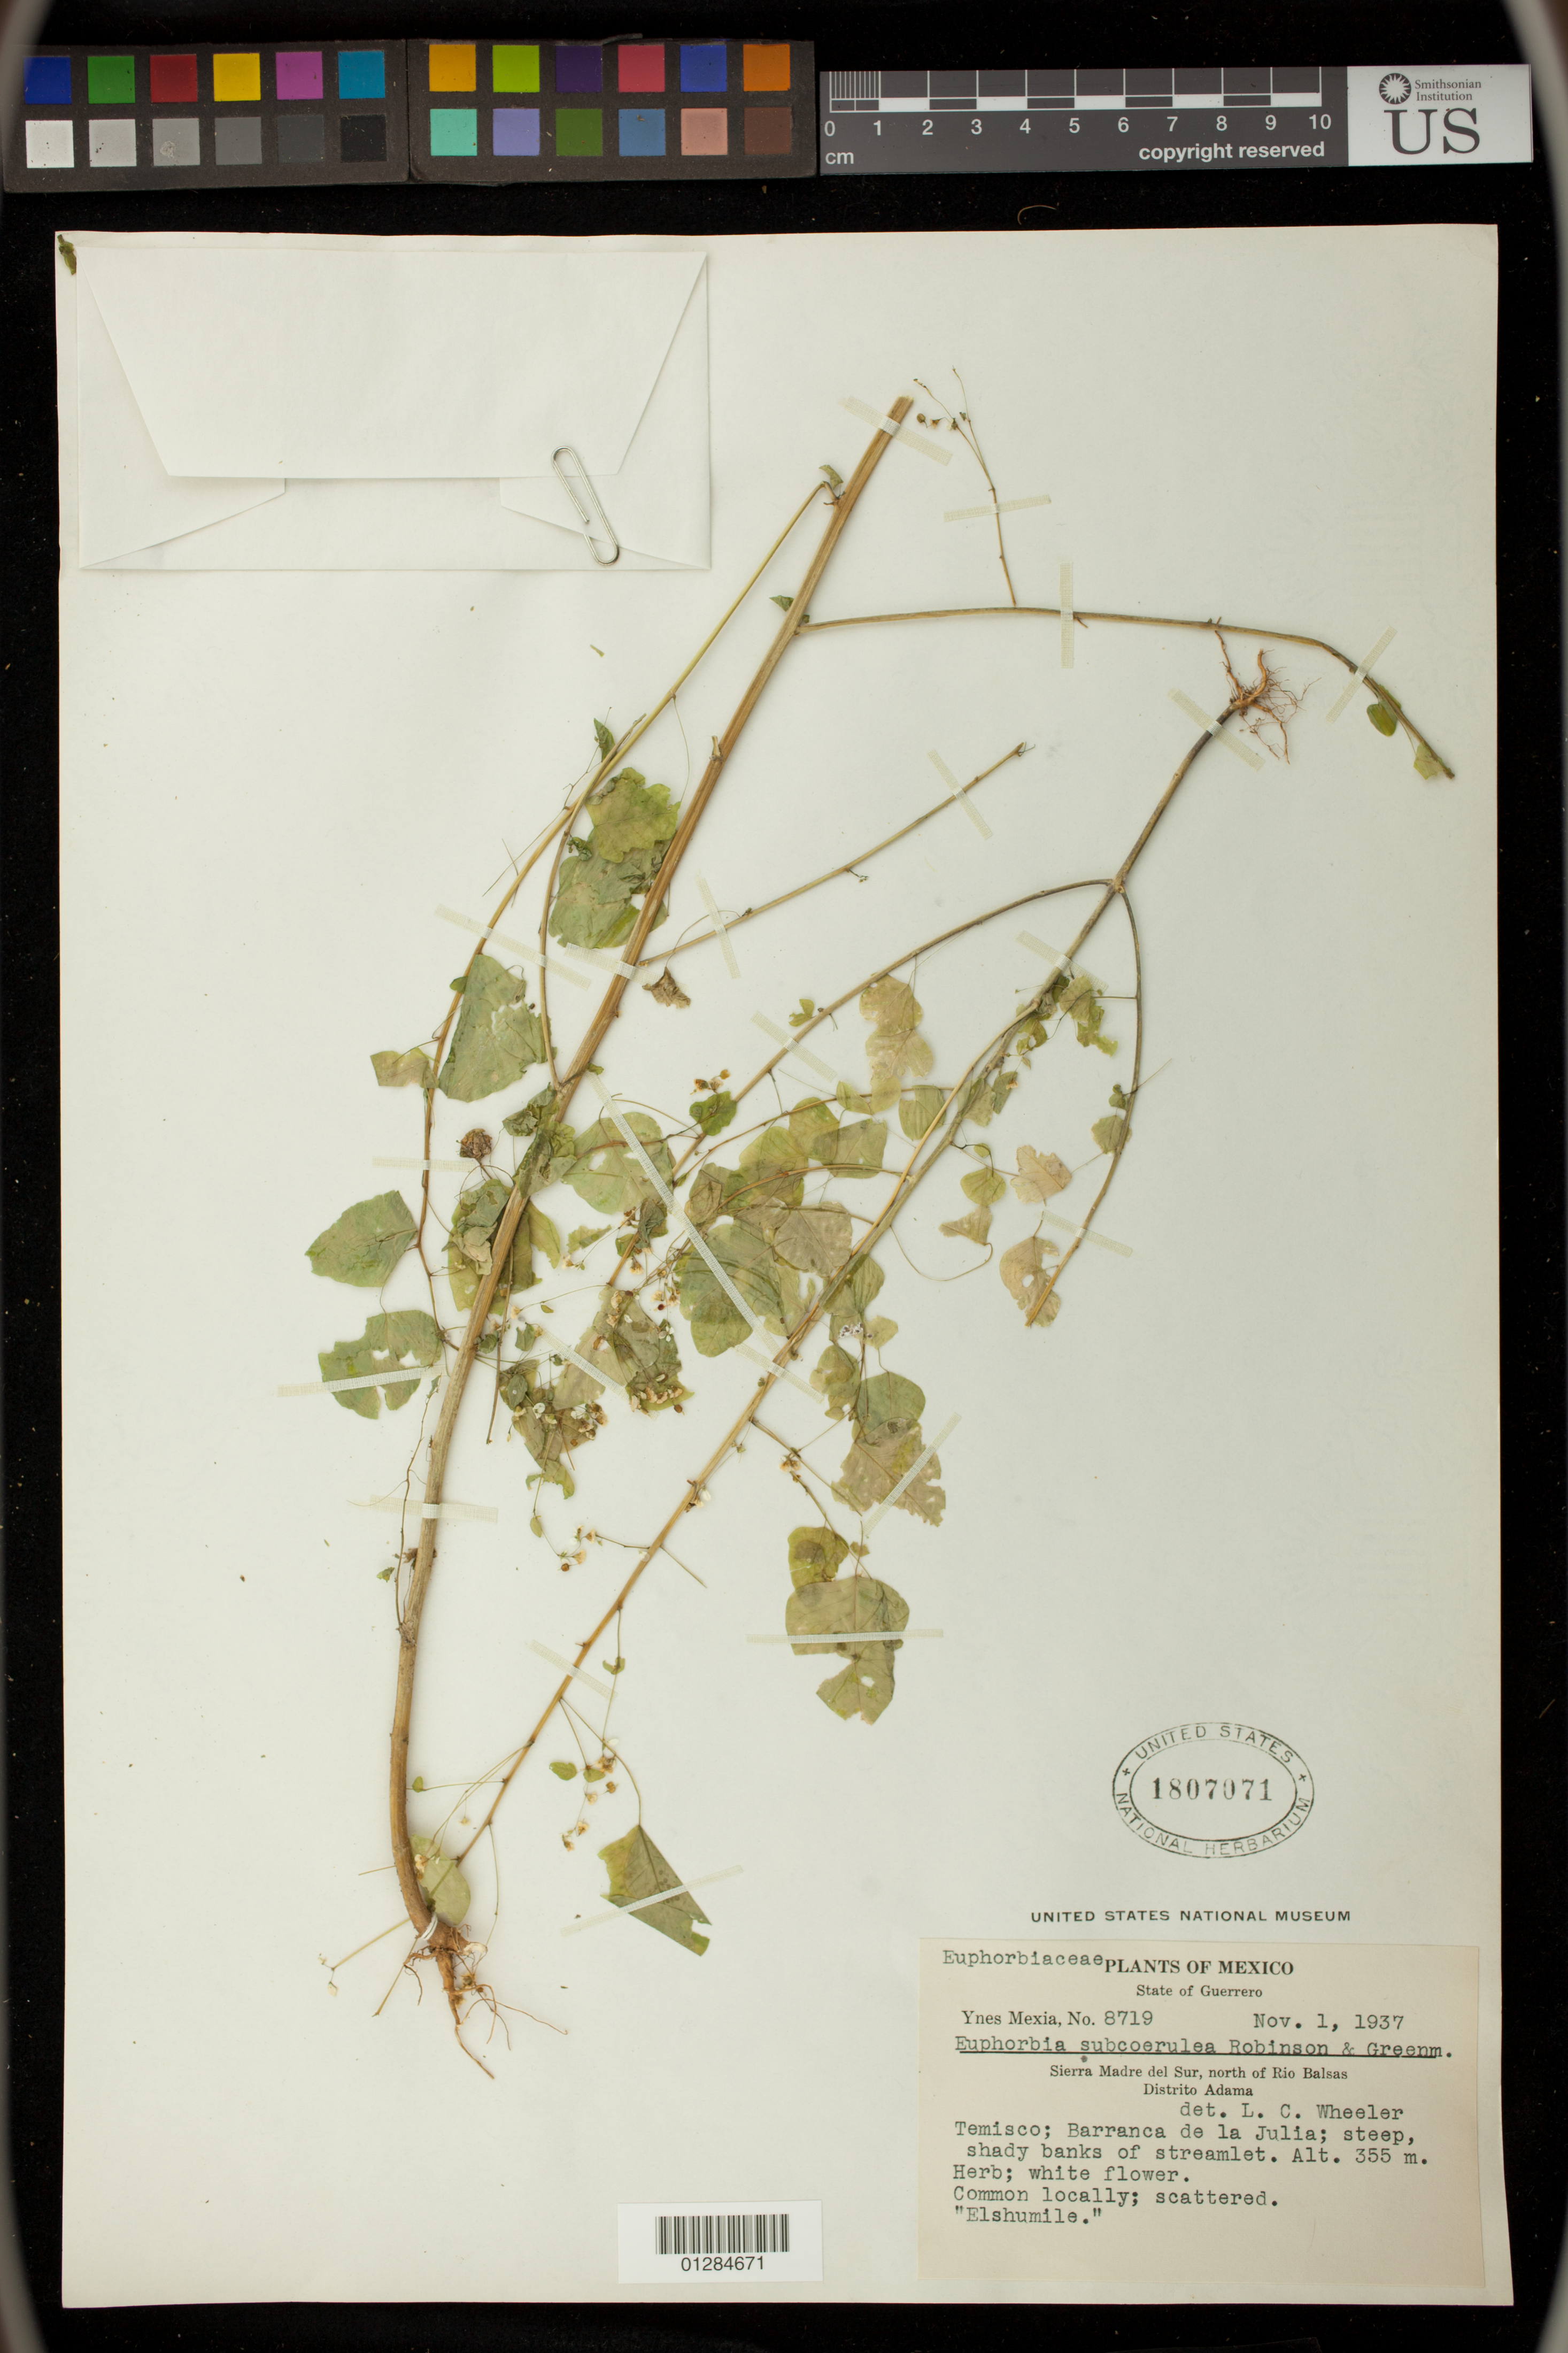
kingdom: Plantae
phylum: Tracheophyta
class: Magnoliopsida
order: Malpighiales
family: Euphorbiaceae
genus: Euphorbia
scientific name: Euphorbia delicatula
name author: Boiss.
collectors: Y. Mexia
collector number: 8719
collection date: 1937-11-01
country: Mexico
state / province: Guerrero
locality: Sierra Madre del Sur, North of Rio Balsas Districto Adama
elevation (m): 355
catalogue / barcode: US 1807071